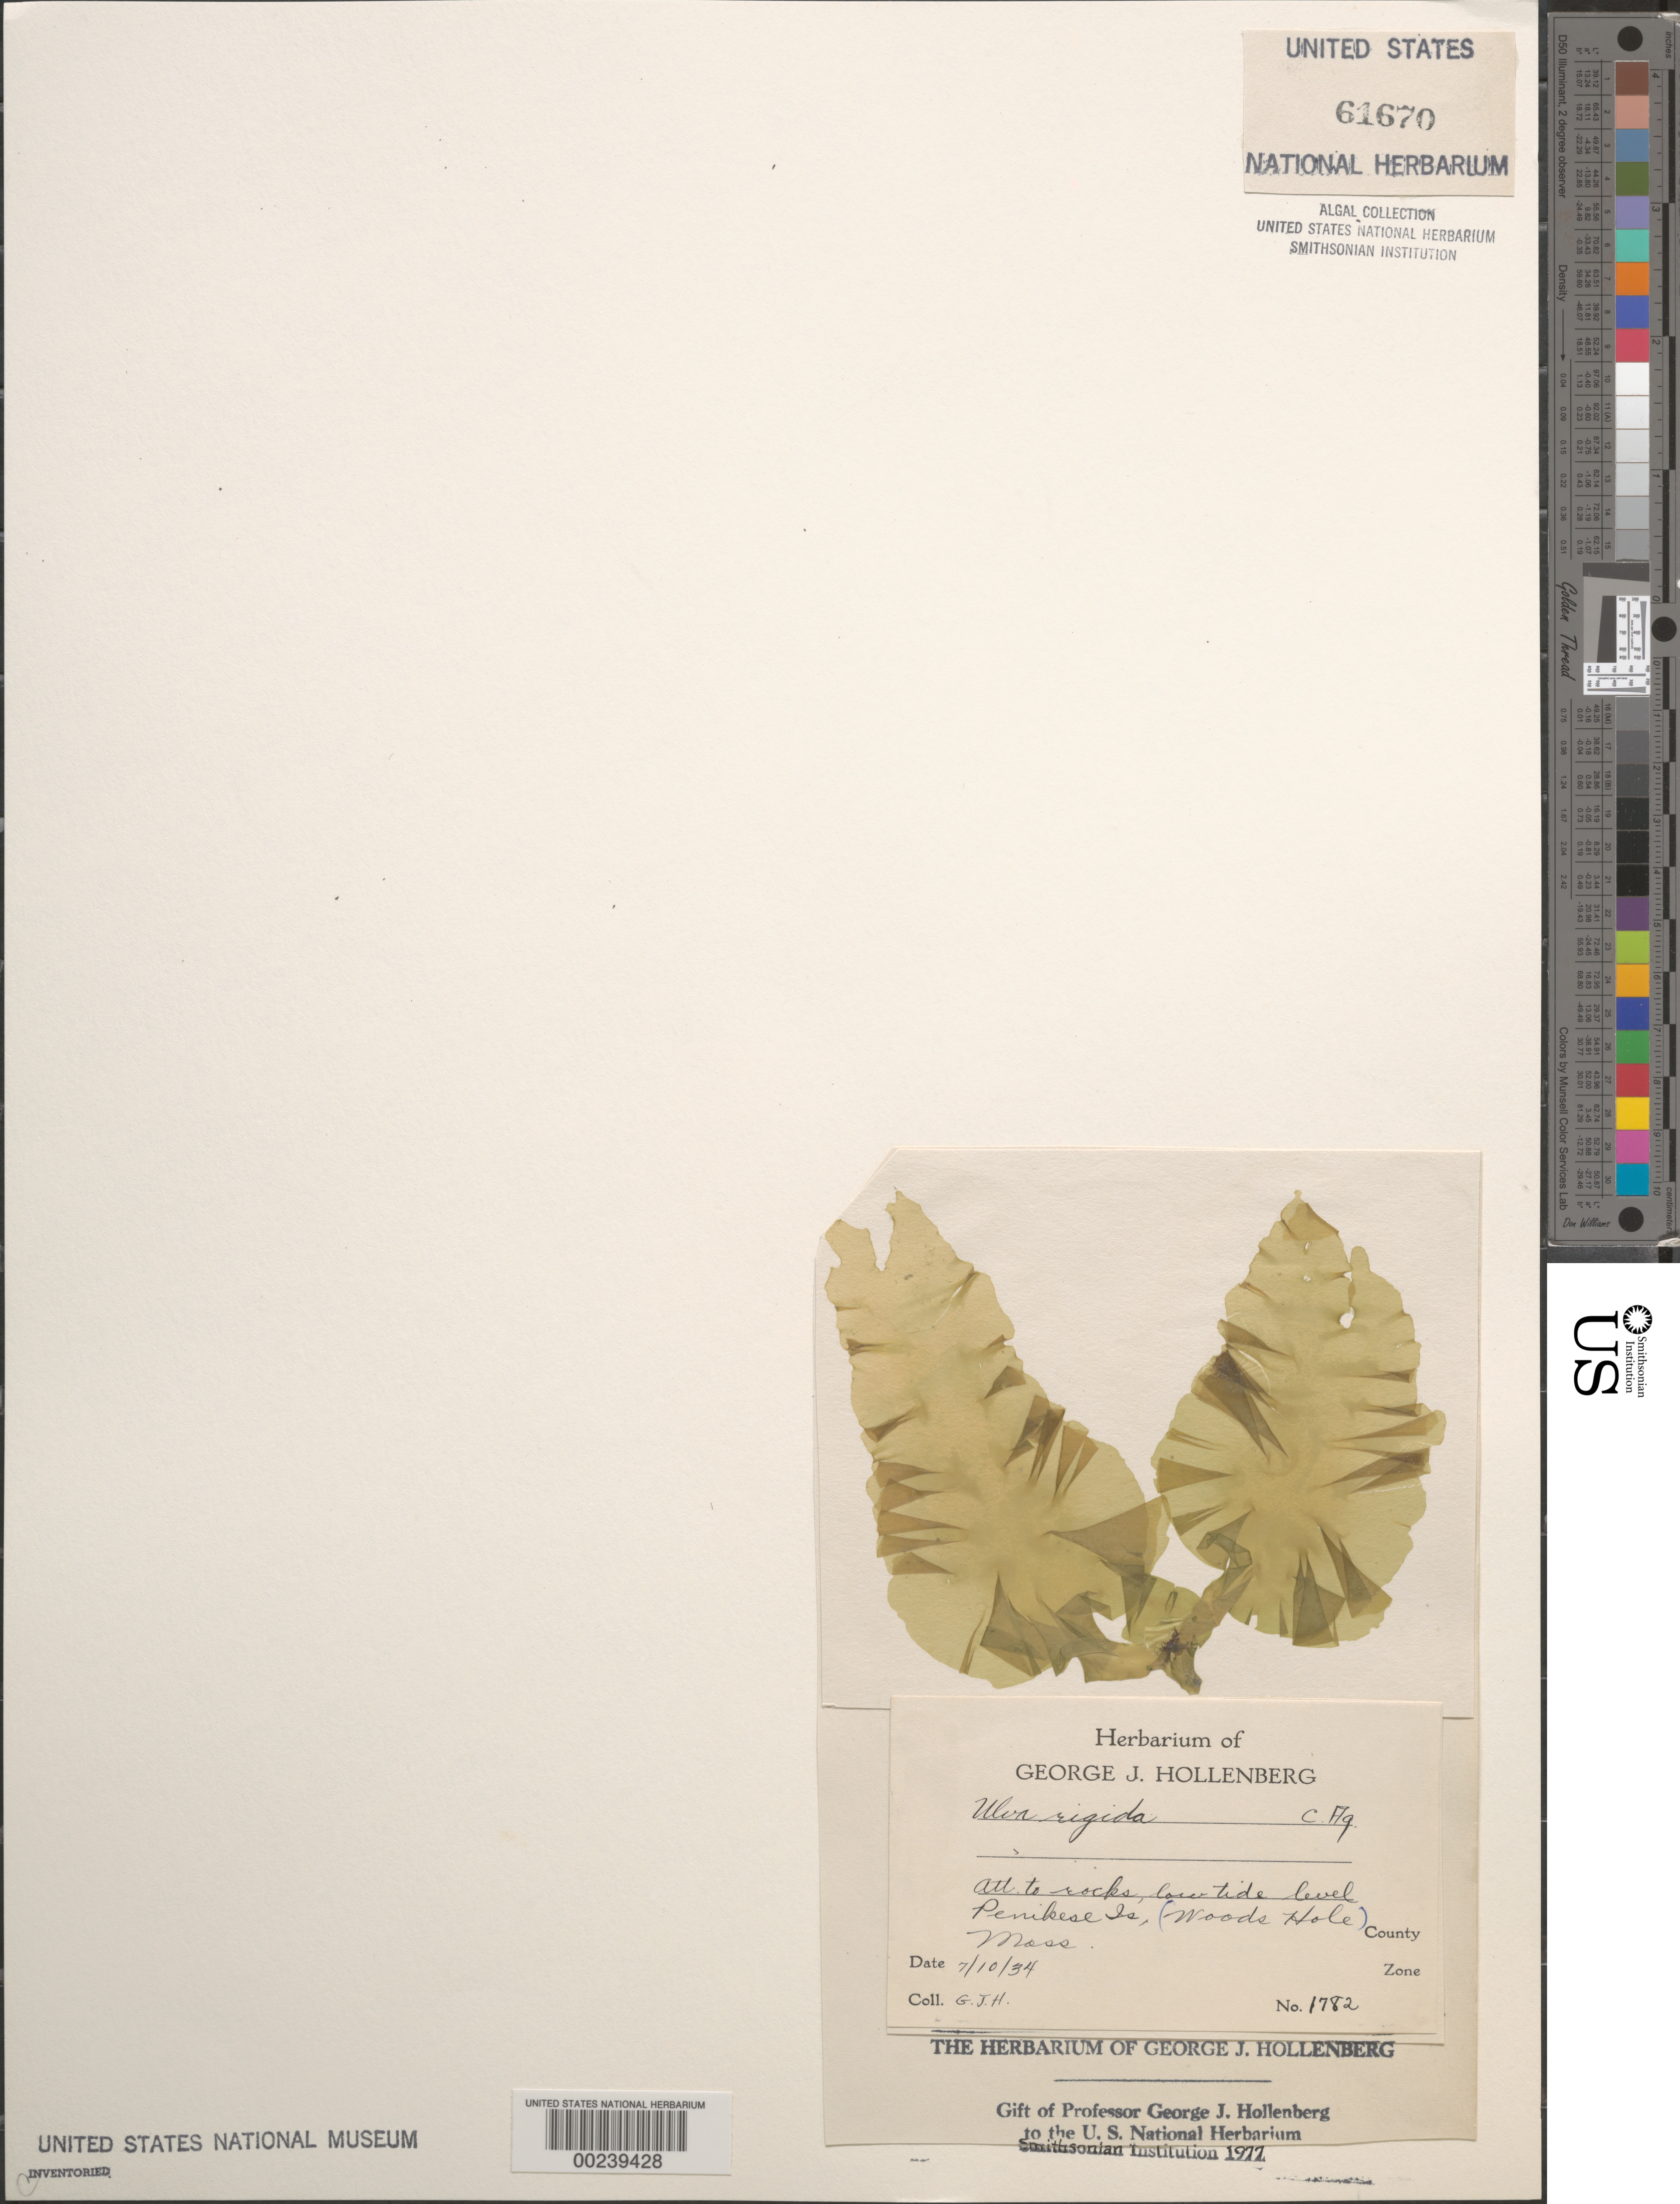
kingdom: Plantae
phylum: Chlorophyta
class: Ulvophyceae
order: Ulvales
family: Ulvaceae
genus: Ulva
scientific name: Ulva rigida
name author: C. Agardh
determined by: Hollenberg, George J.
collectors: G. Hollenberg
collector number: GJH 1782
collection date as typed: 10 Jul 1934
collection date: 1934-07-10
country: United States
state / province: Massachusetts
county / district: Dukes County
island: Penikese Island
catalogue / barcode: US 61670